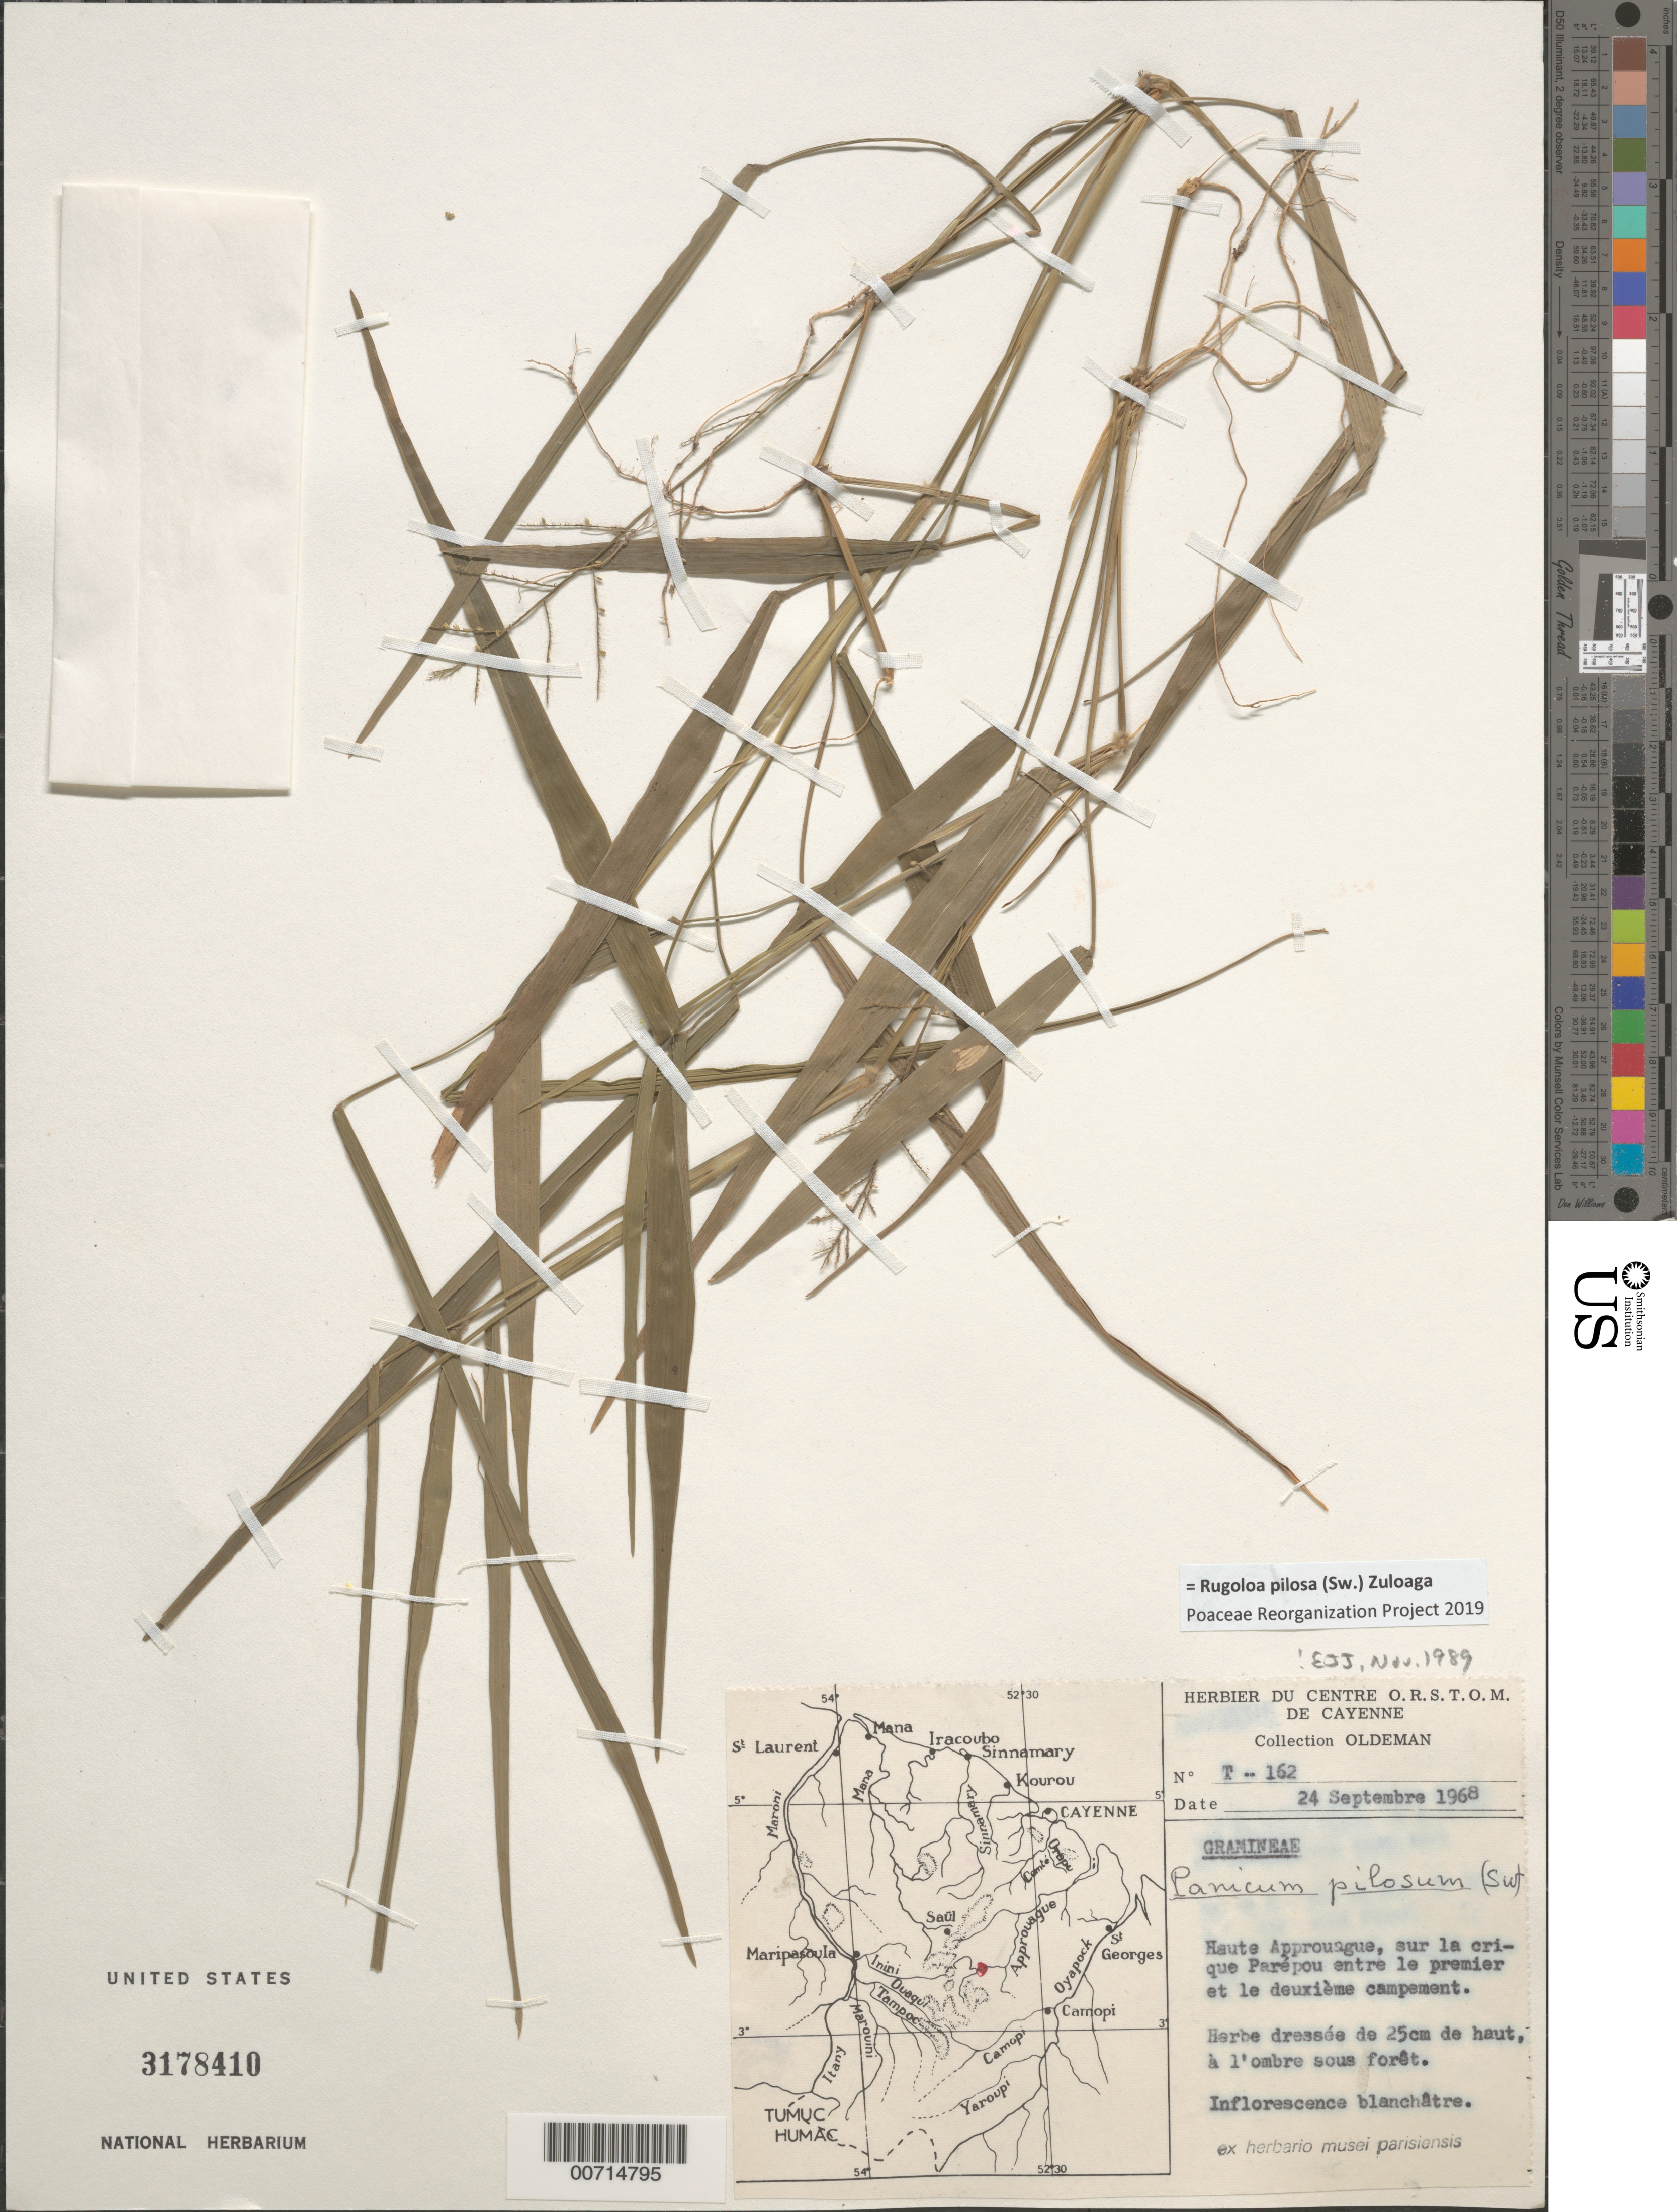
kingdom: Plantae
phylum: Tracheophyta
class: Liliopsida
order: Poales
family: Poaceae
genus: Panicum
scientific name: Panicum pilosum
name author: Sw.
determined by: Judziewicz, E. J.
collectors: R. Oldeman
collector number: T 162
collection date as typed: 24-Sep-68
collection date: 1968-09-24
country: French Guiana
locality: Haute Approuague, Crique Parépou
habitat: Entre le premier et le deuxième campement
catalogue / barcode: US 3178410